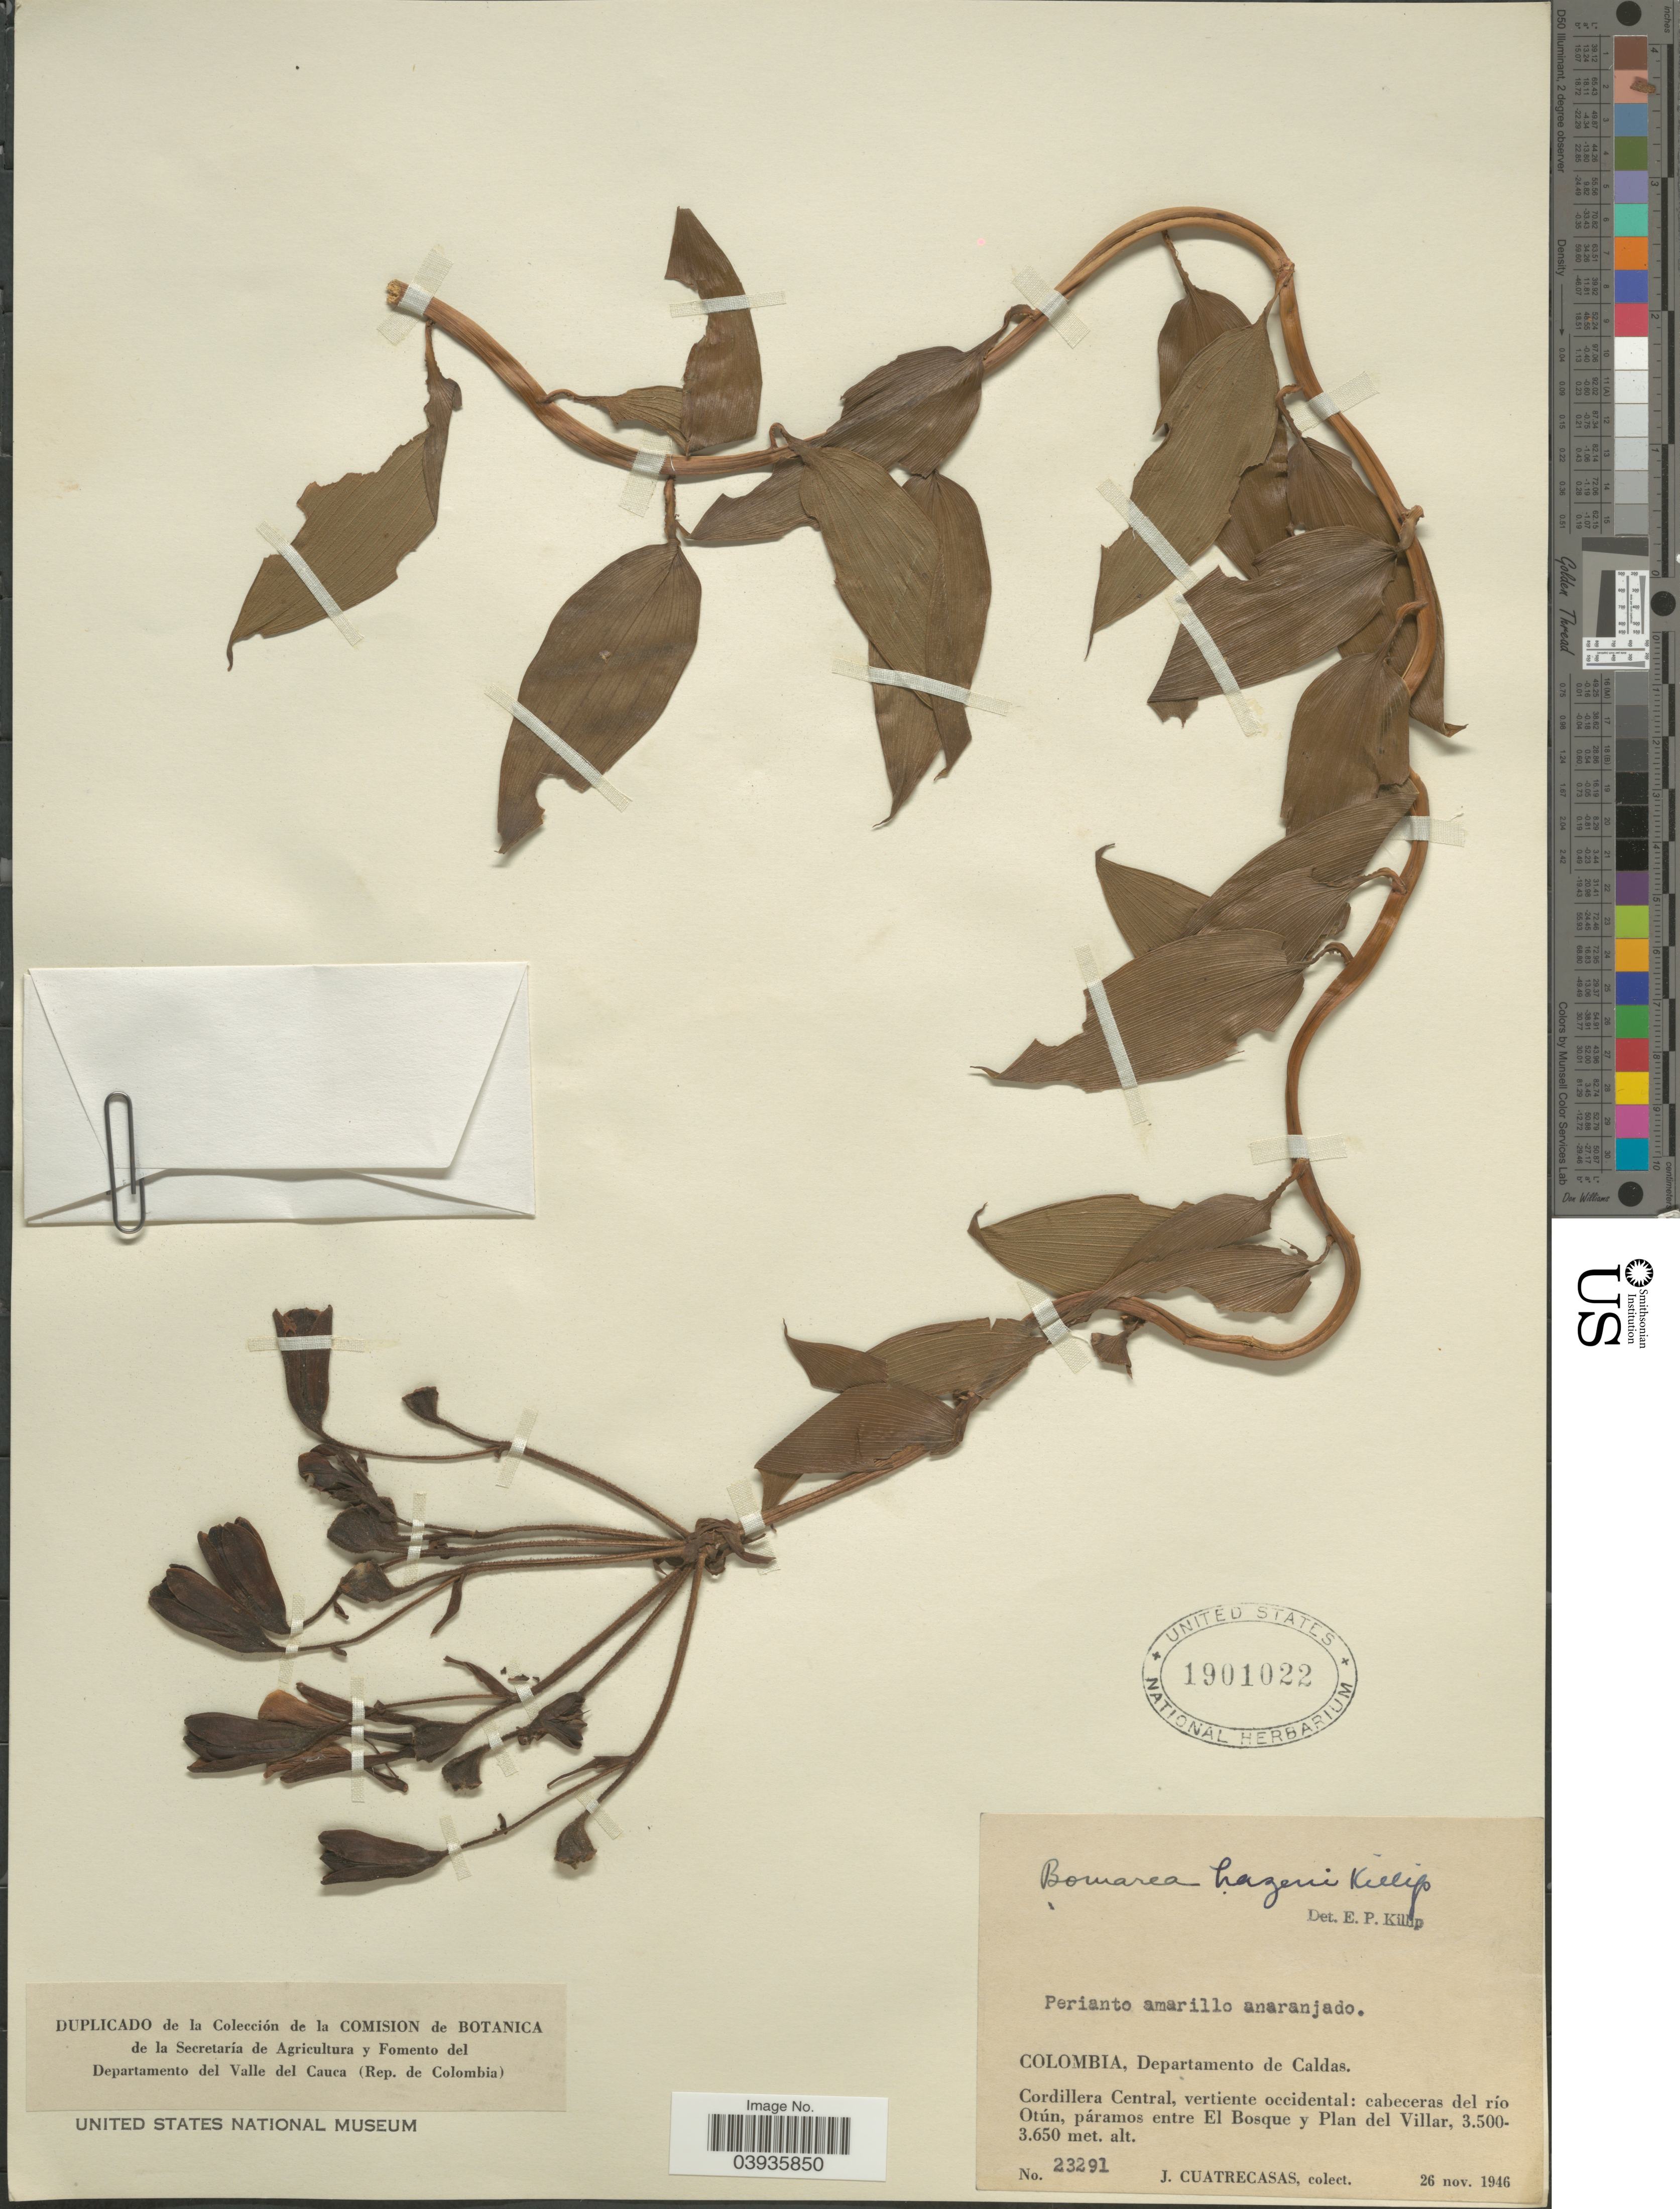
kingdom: Plantae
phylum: Tracheophyta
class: Liliopsida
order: Liliales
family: Alstroemeriaceae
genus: Bomarea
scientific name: Bomarea hazenii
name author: Killip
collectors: J. Cuatrecasas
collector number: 23291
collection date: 1946-11-26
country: Colombia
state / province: Caldas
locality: Departamento de Caldas. Cordillera Central, vertiente occidental: cabeceras del río Otún, páramos entre El Bosque y Plan del Villar.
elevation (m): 3500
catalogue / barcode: US 1901022